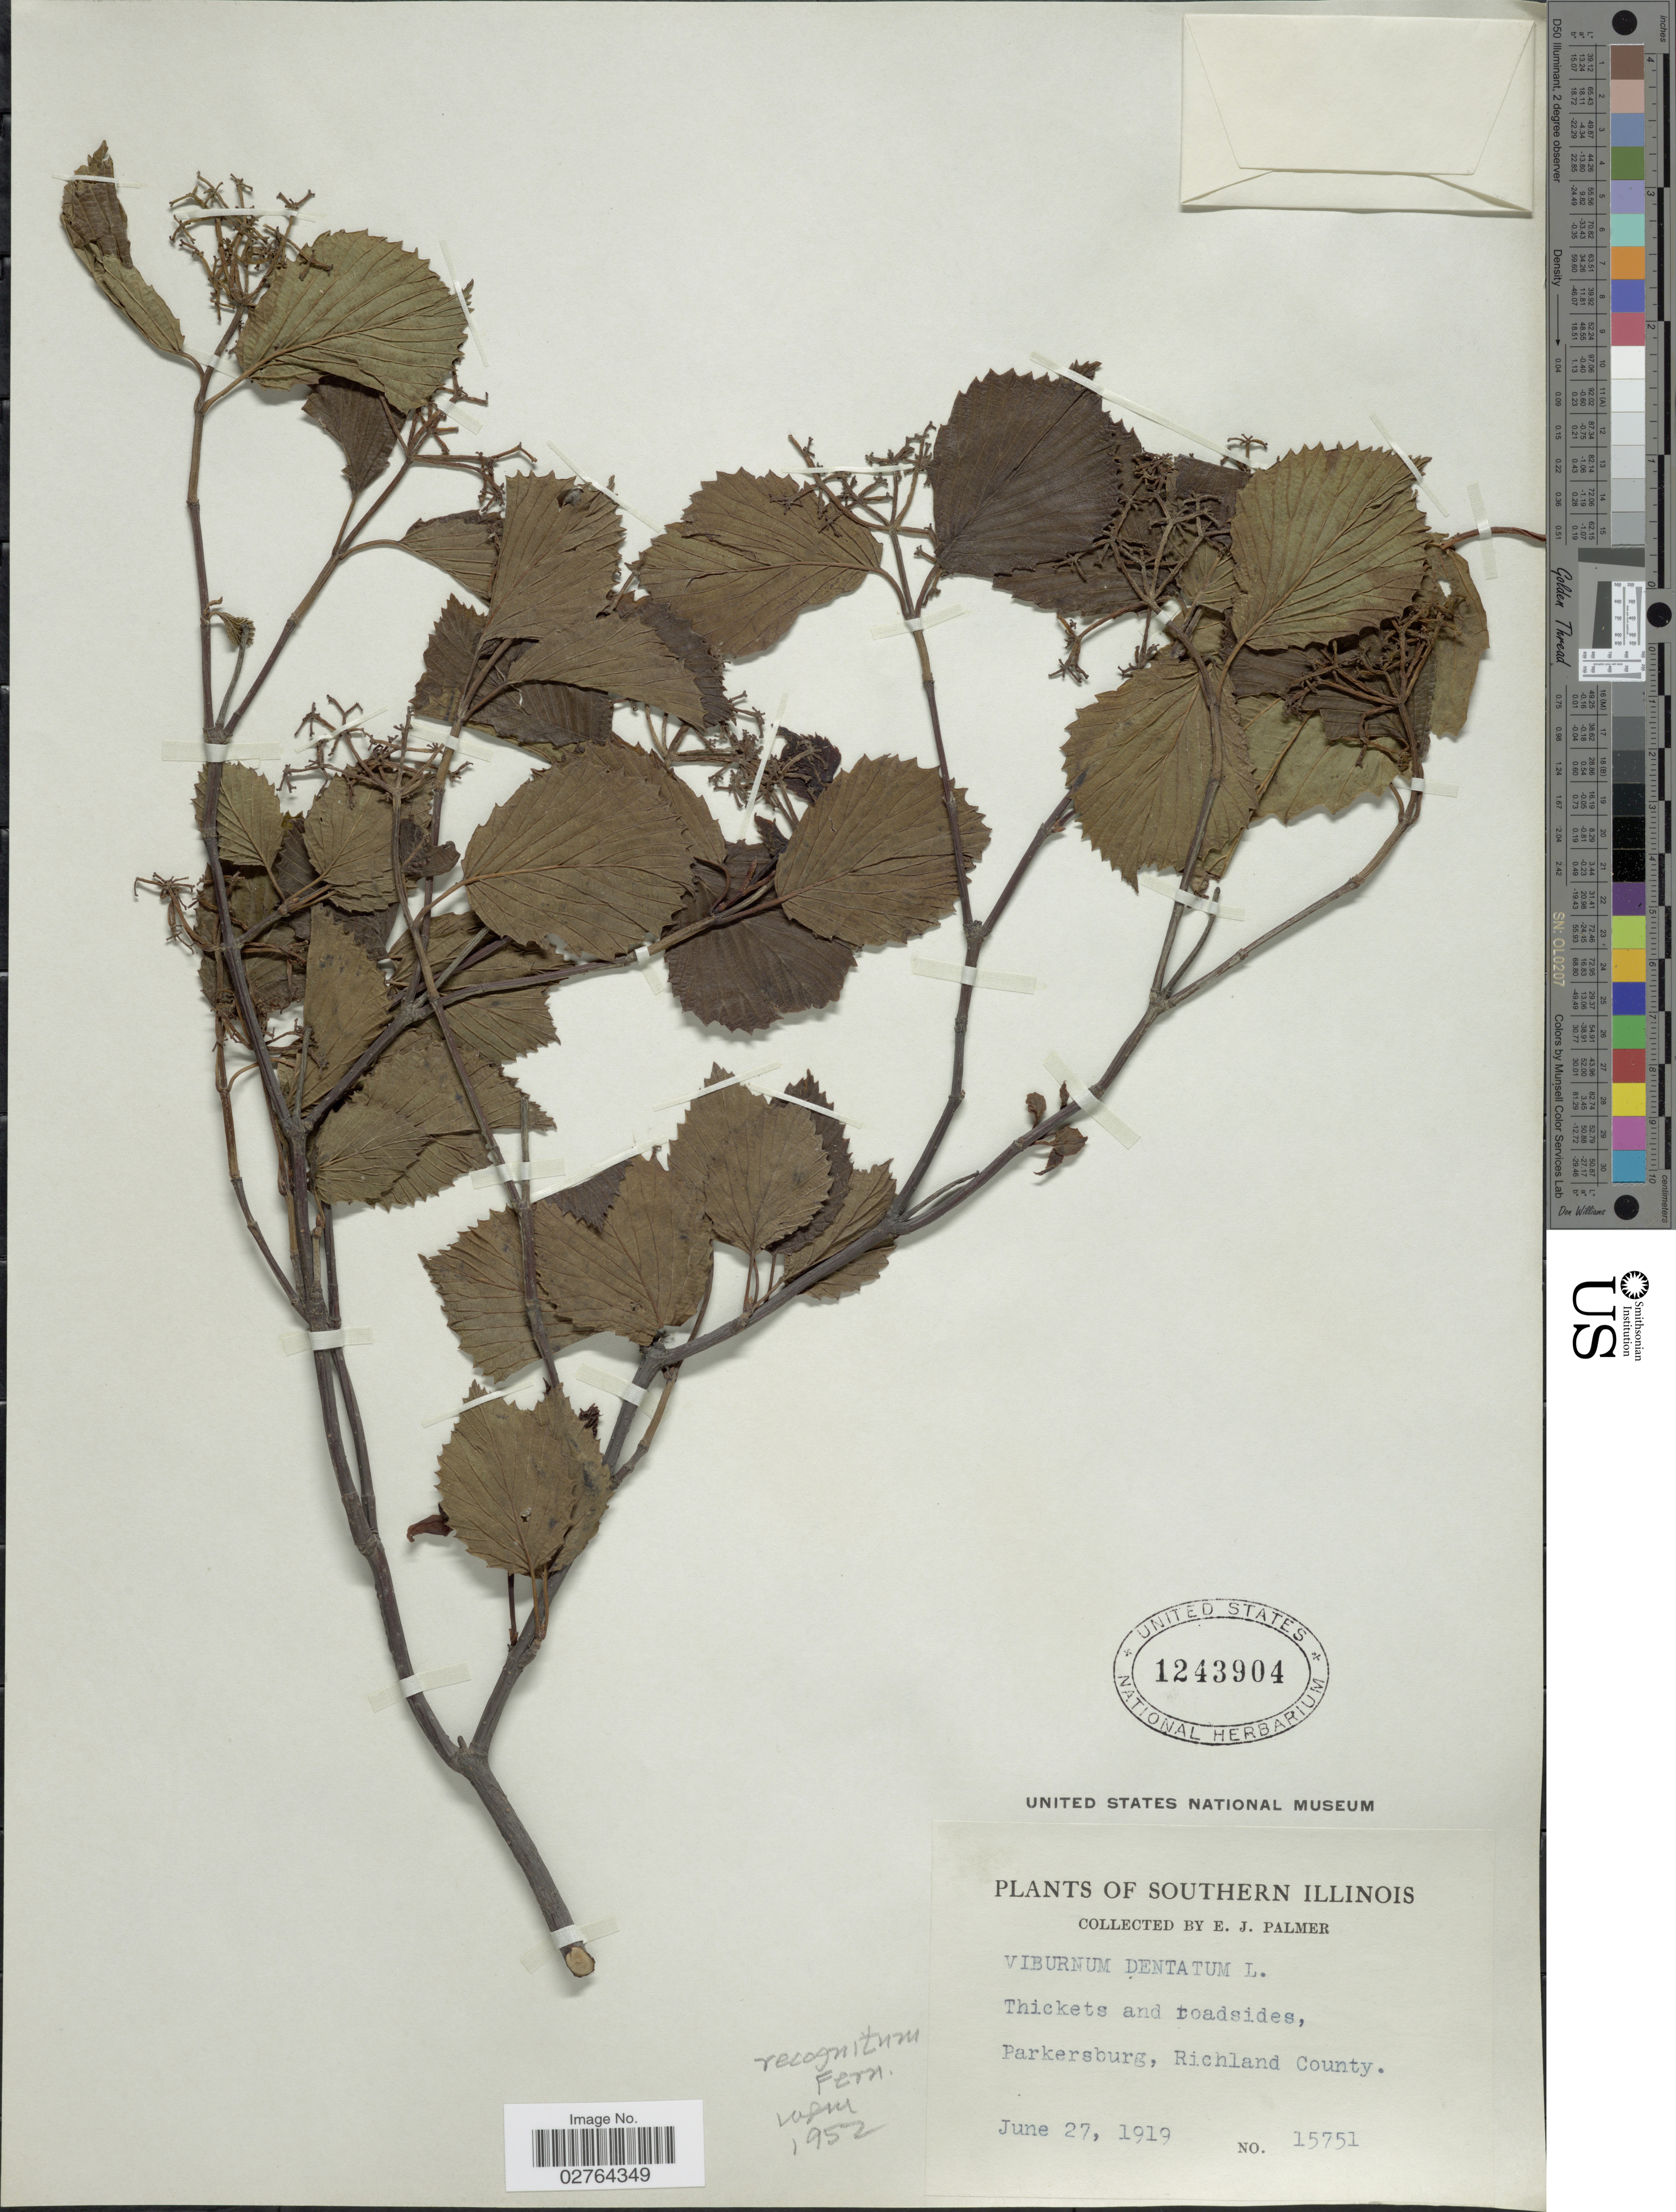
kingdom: Plantae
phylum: Tracheophyta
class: Magnoliopsida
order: Dipsacales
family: Viburnaceae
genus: Viburnum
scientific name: Viburnum recognitum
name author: Fernald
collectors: E. J. Palmer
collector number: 15751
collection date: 1919-06-27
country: United States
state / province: Illinois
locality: Parkersburg, Richland County.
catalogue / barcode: US 1243904